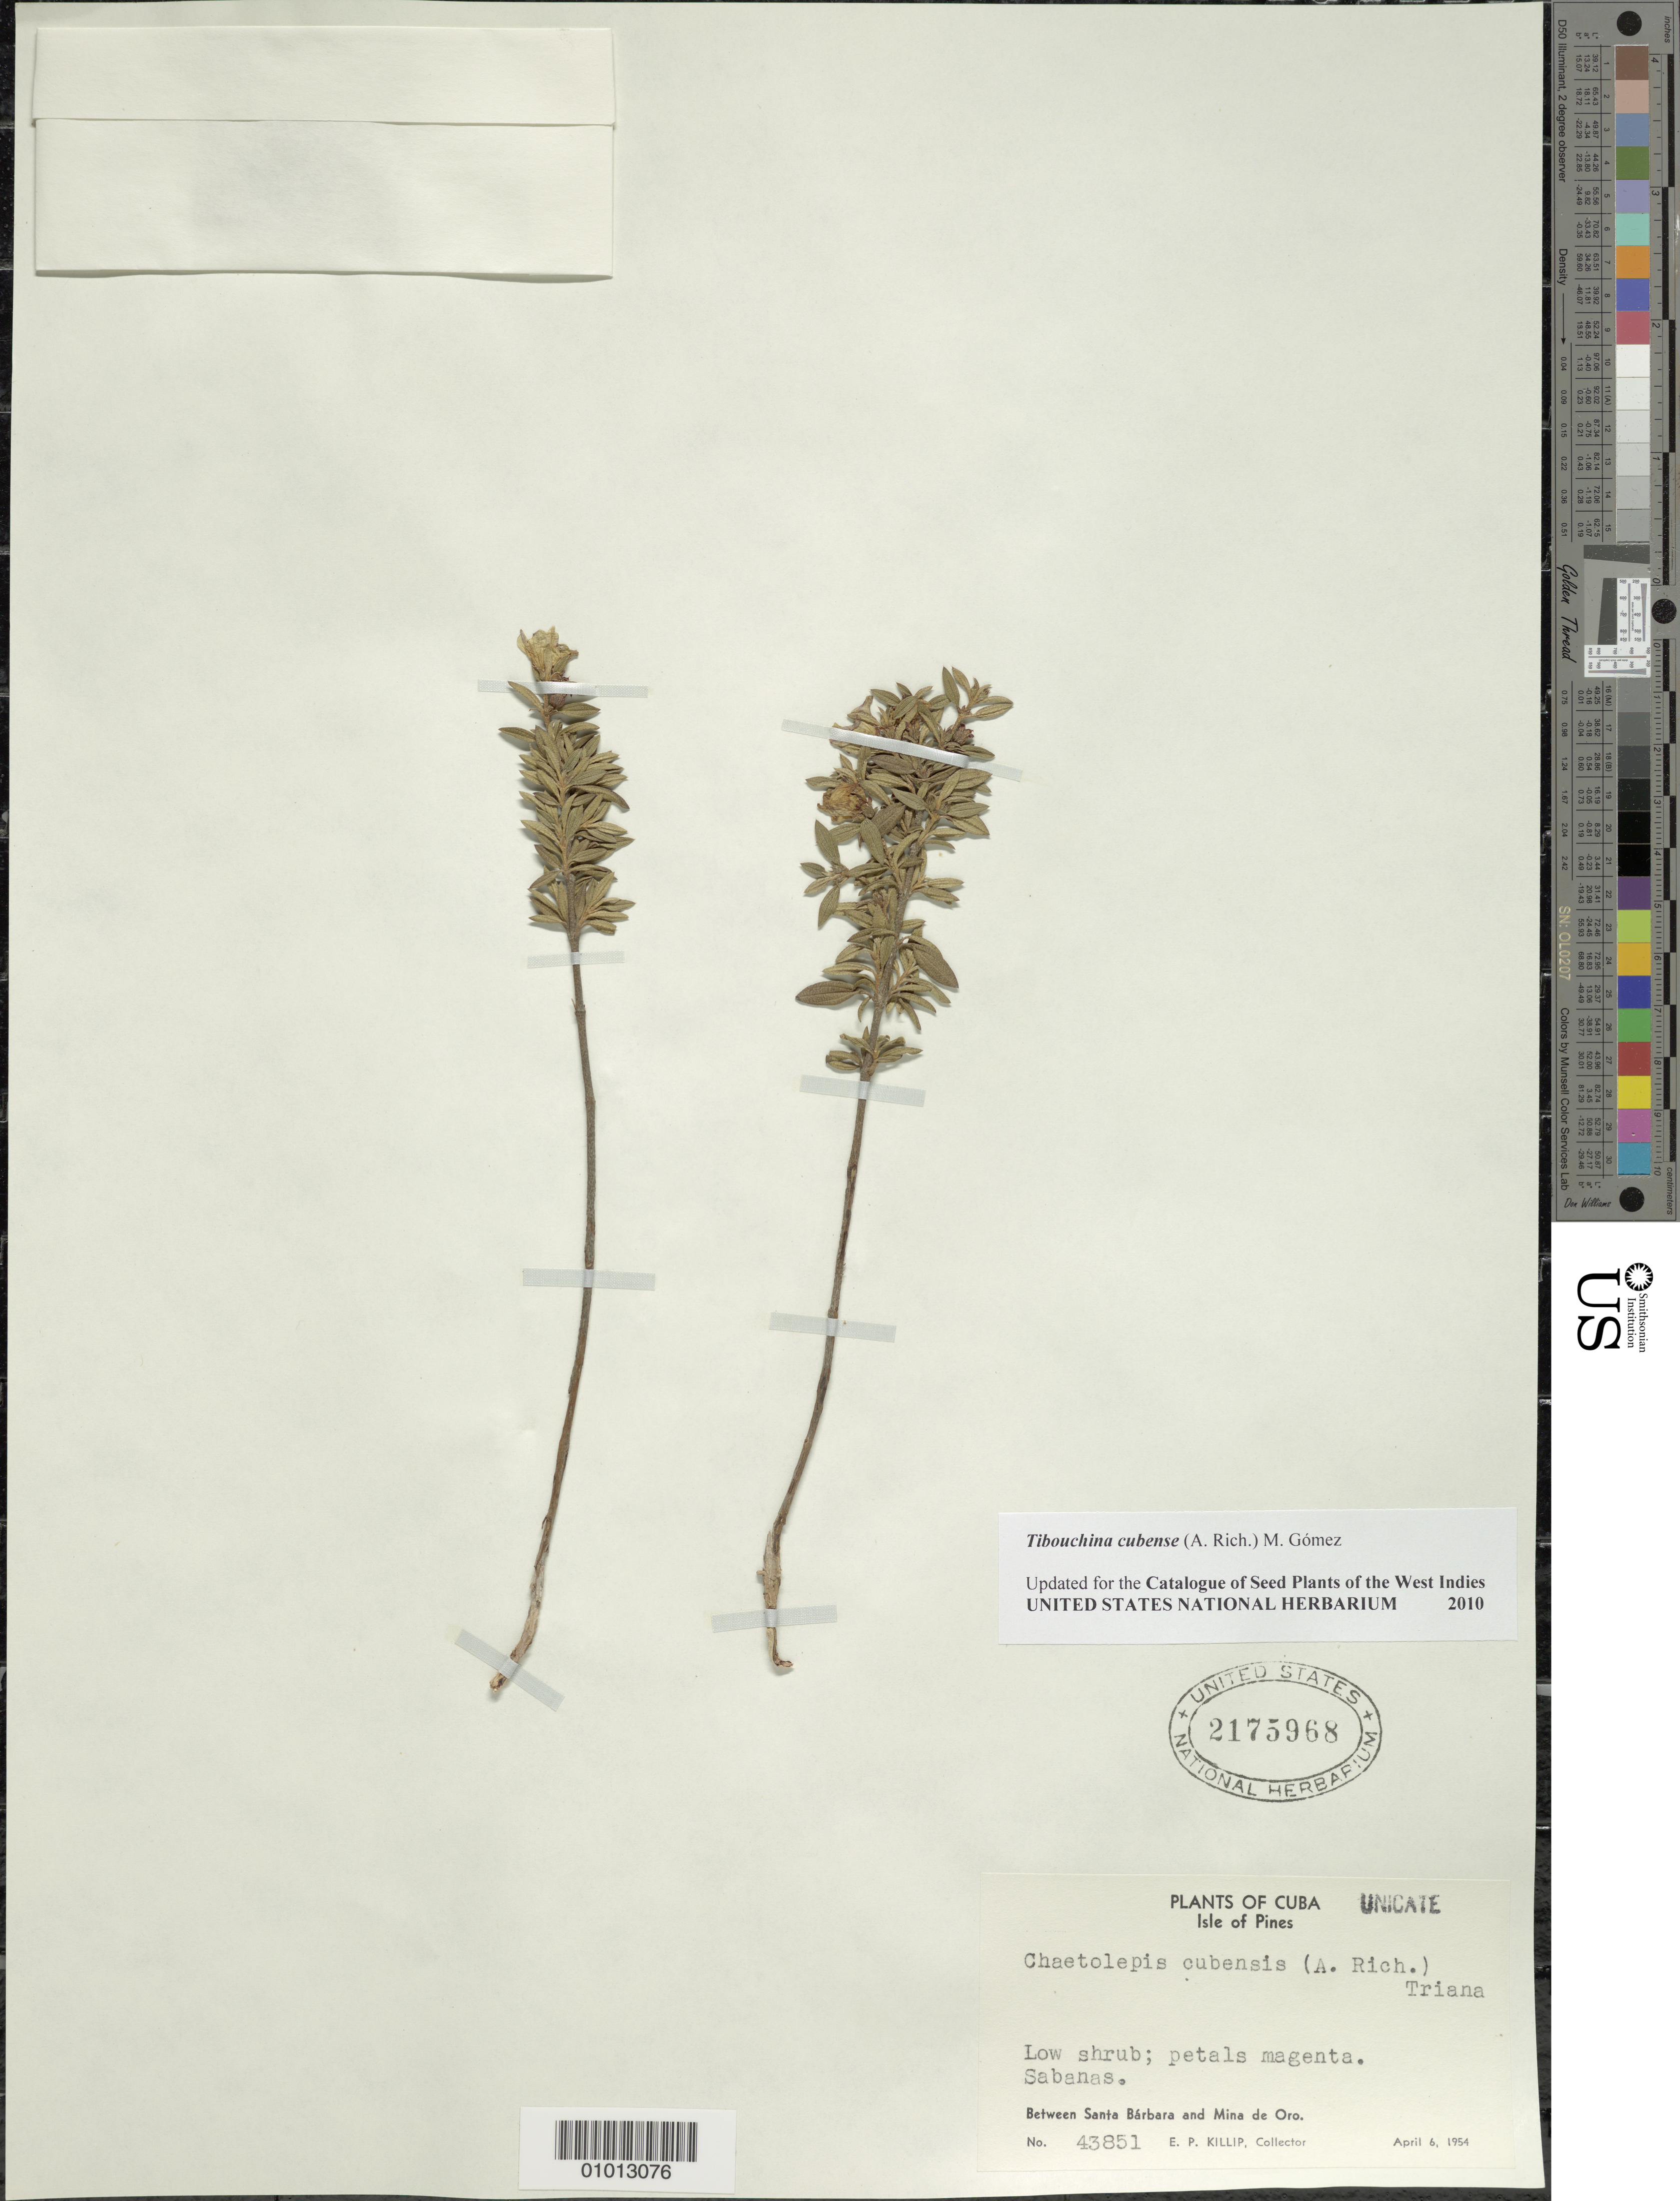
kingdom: Plantae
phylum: Tracheophyta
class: Magnoliopsida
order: Myrtales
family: Melastomataceae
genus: Arthrostemma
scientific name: Arthrostemma cubense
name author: A. Rich.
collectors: E. P. Killip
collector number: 43851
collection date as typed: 06 Apr 1954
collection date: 1954-04-06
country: Cuba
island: Isla de la Juventud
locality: Isle of Pines, between Santa Bárbara and Mina de Oro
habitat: Sabanas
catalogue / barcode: US 2175968